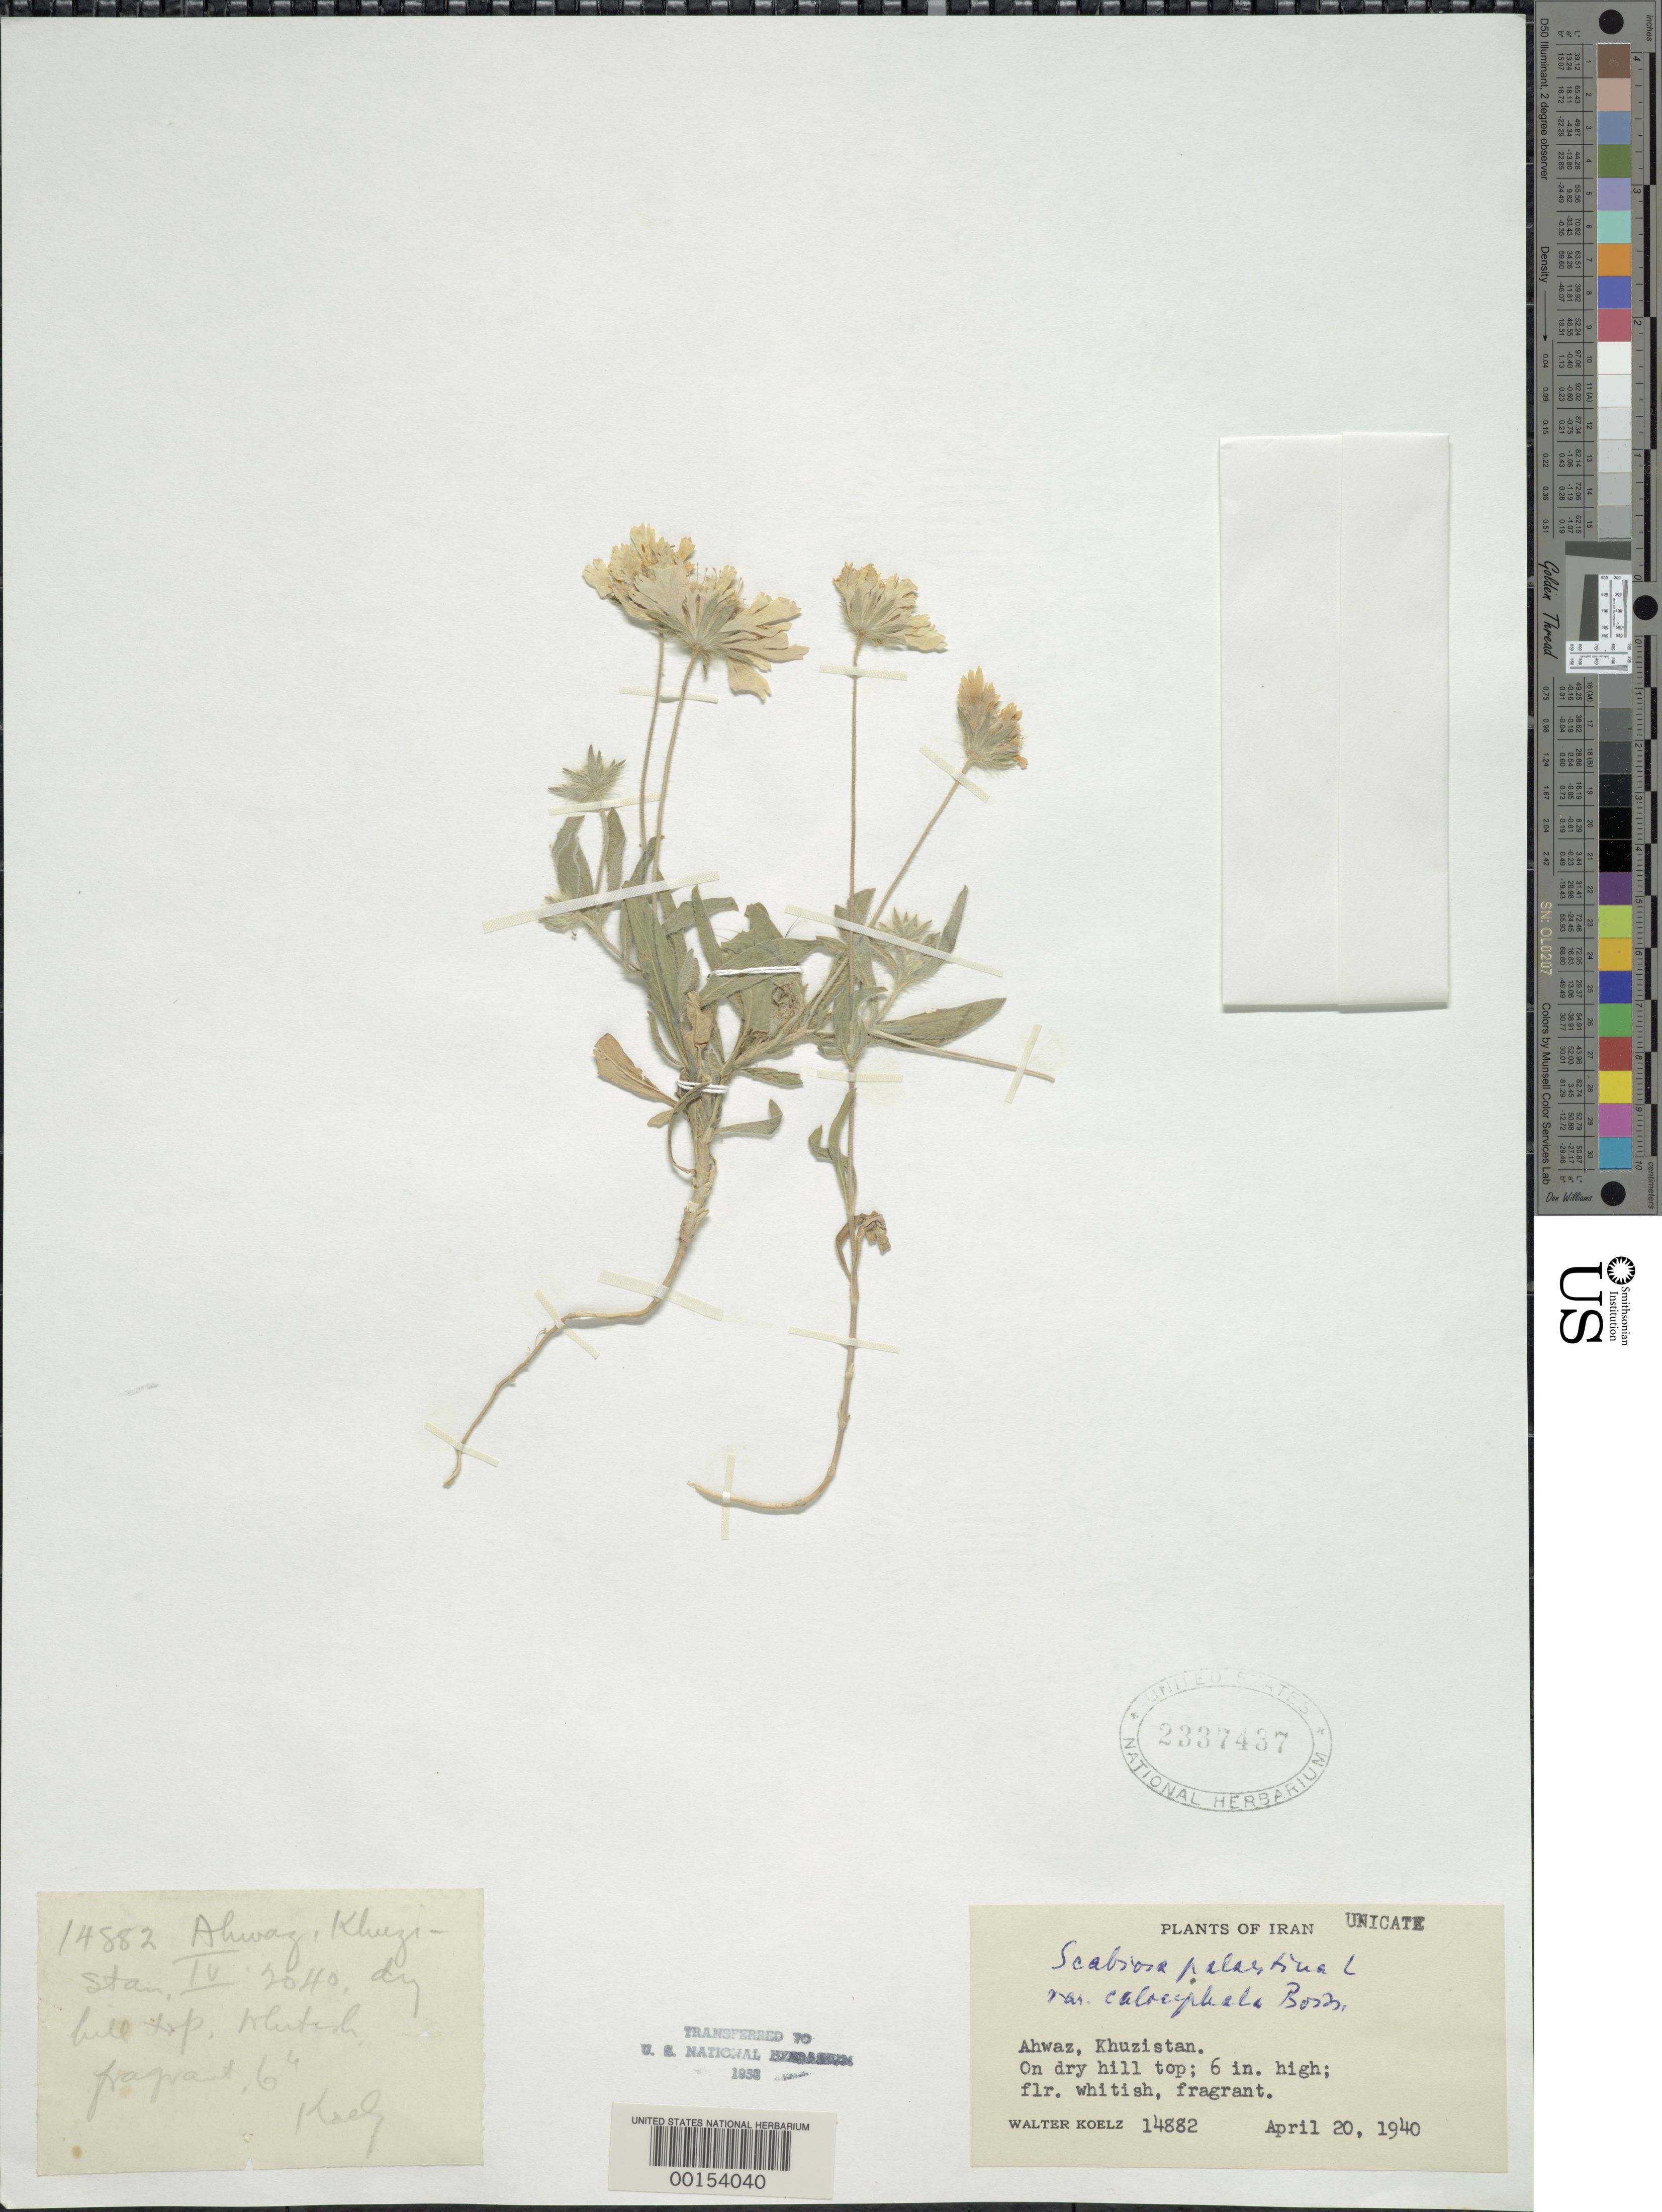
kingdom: Plantae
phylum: Tracheophyta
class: Magnoliopsida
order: Dipsacales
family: Caprifoliaceae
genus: Scabiosa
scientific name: Scabiosa calocephala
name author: Boiss.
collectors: W. N. Koelz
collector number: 14882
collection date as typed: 20 Apr 1940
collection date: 1940-04-20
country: Iran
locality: Ahwaz, Khuzistan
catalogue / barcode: US 2337437